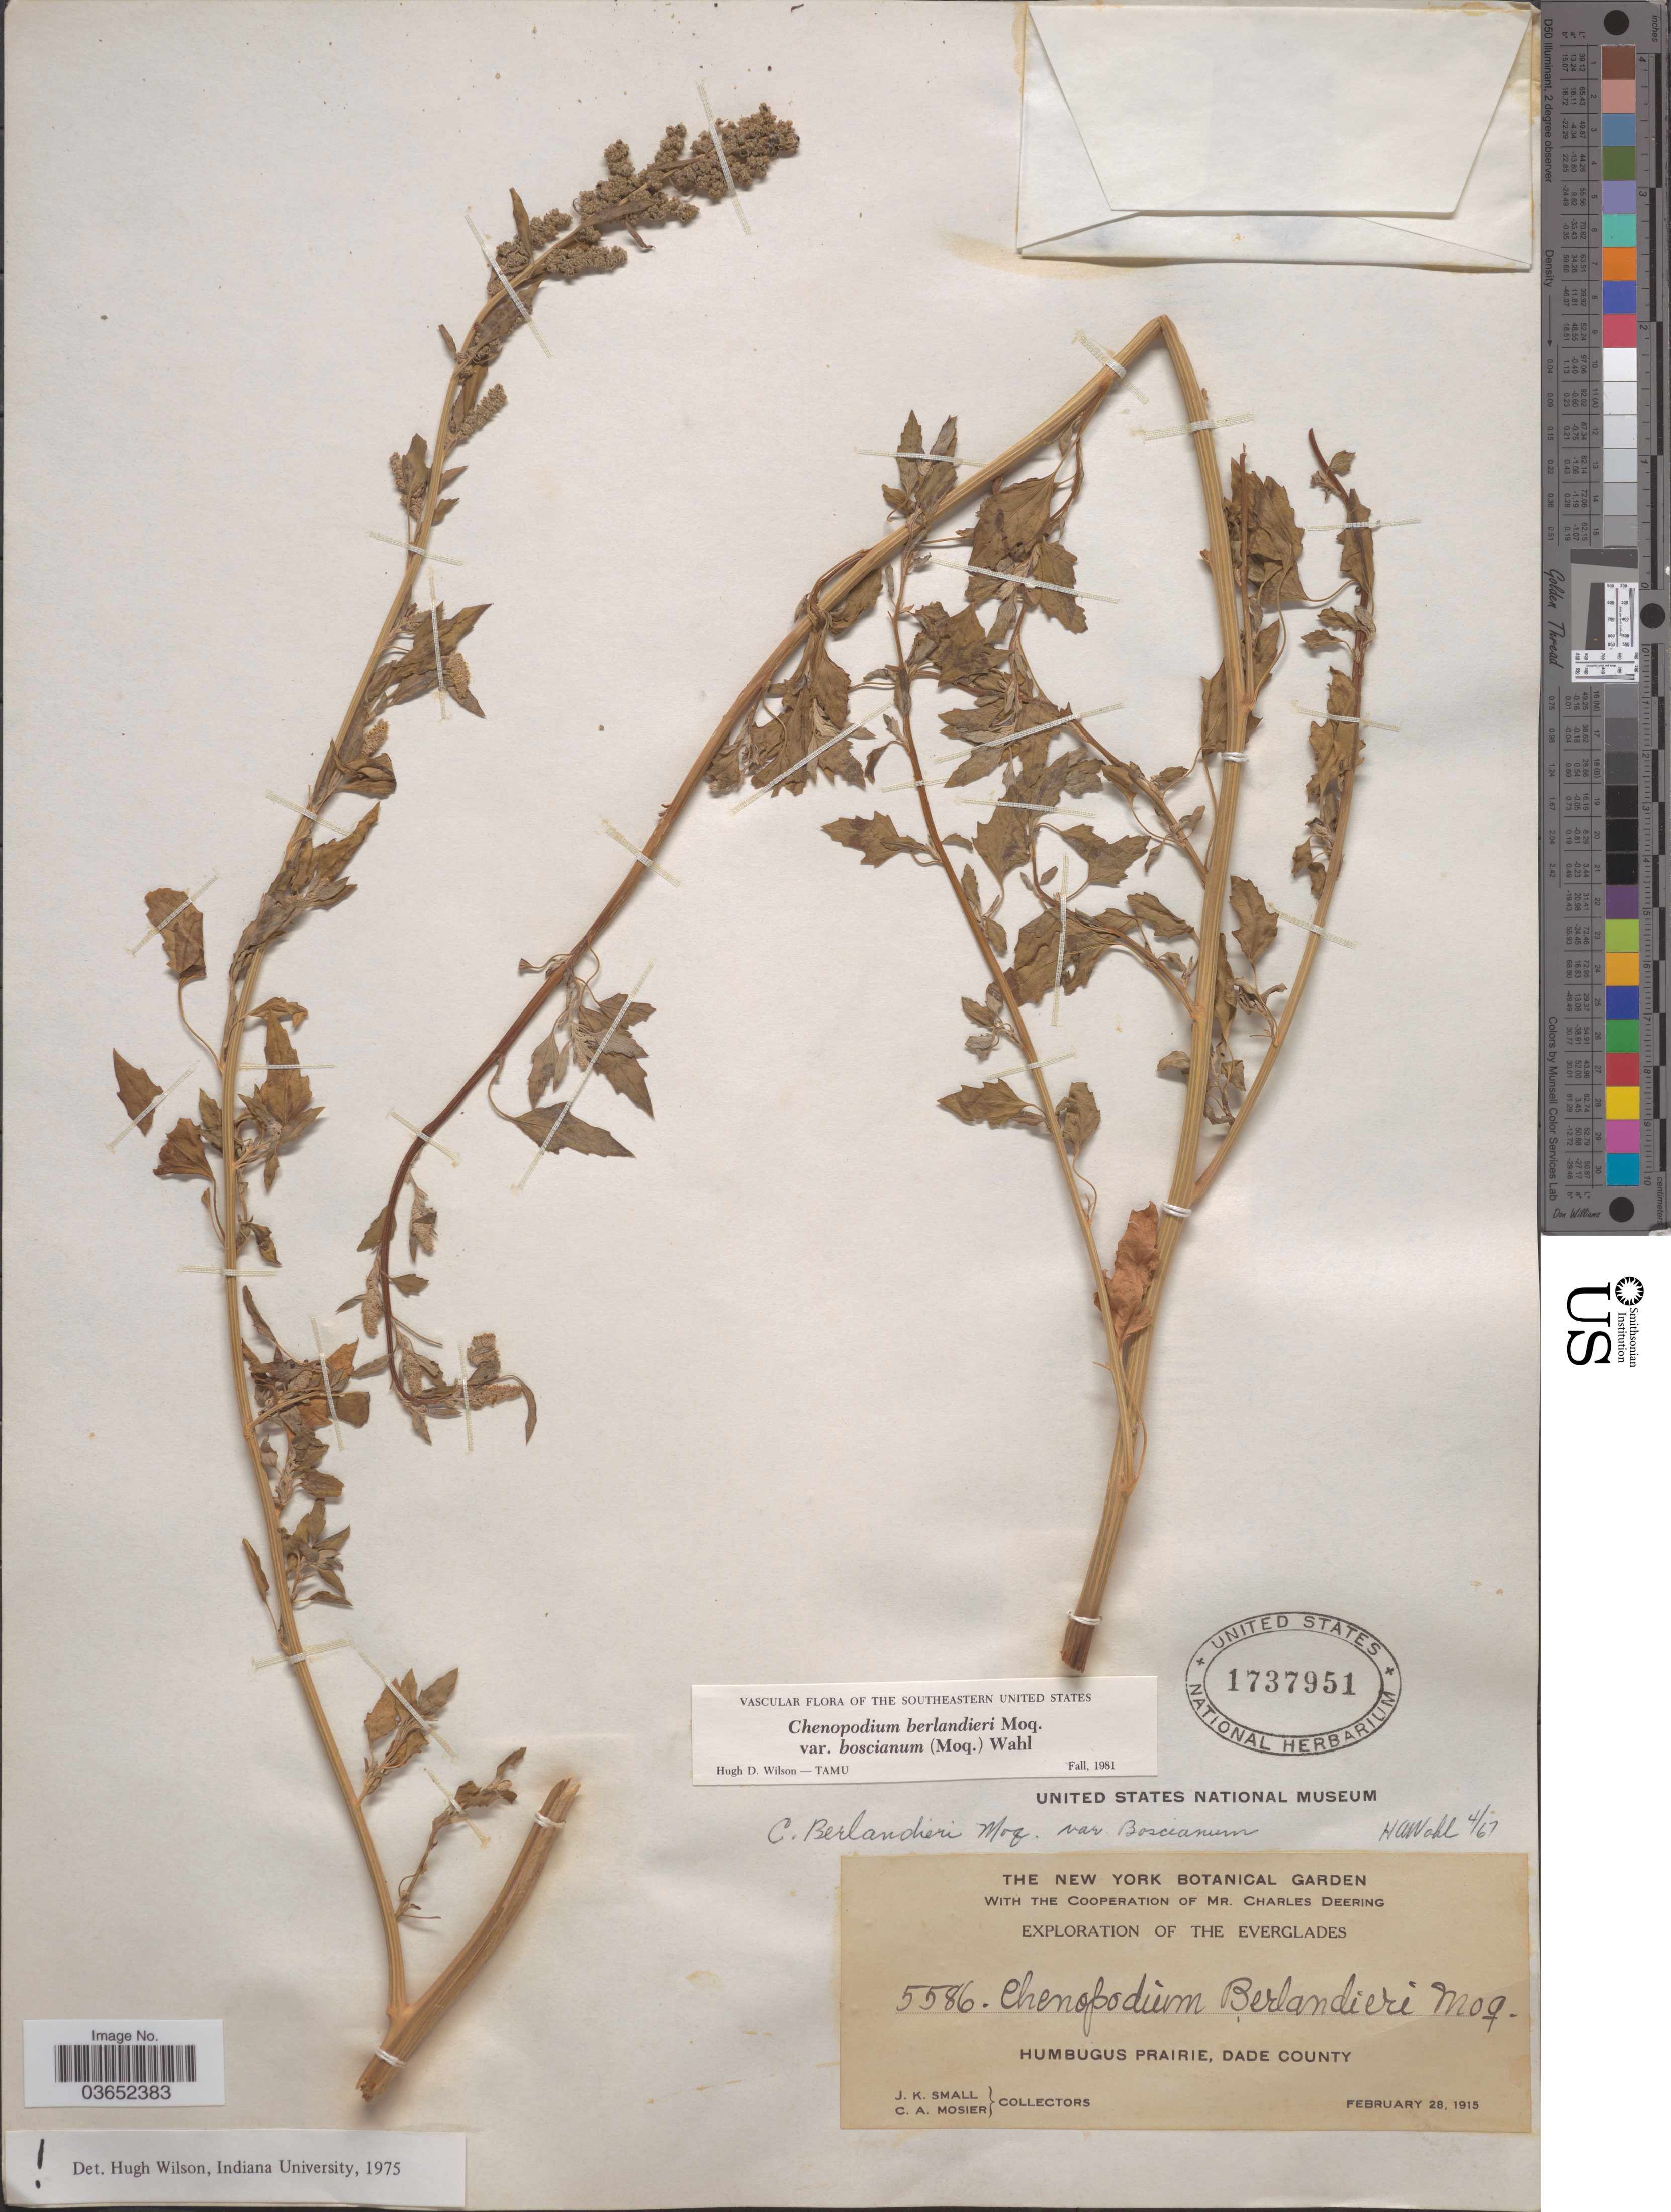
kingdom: Plantae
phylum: Tracheophyta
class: Magnoliopsida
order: Caryophyllales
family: Amaranthaceae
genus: Chenopodium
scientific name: Chenopodium berlandieri var. boscianum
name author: (Moq.) Wahl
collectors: J. K. Small & C. A. Mosier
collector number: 5586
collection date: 1915-02-28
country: United States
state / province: Florida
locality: The Everglades. Humbugus Prairie, Dade County.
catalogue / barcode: US 1737951